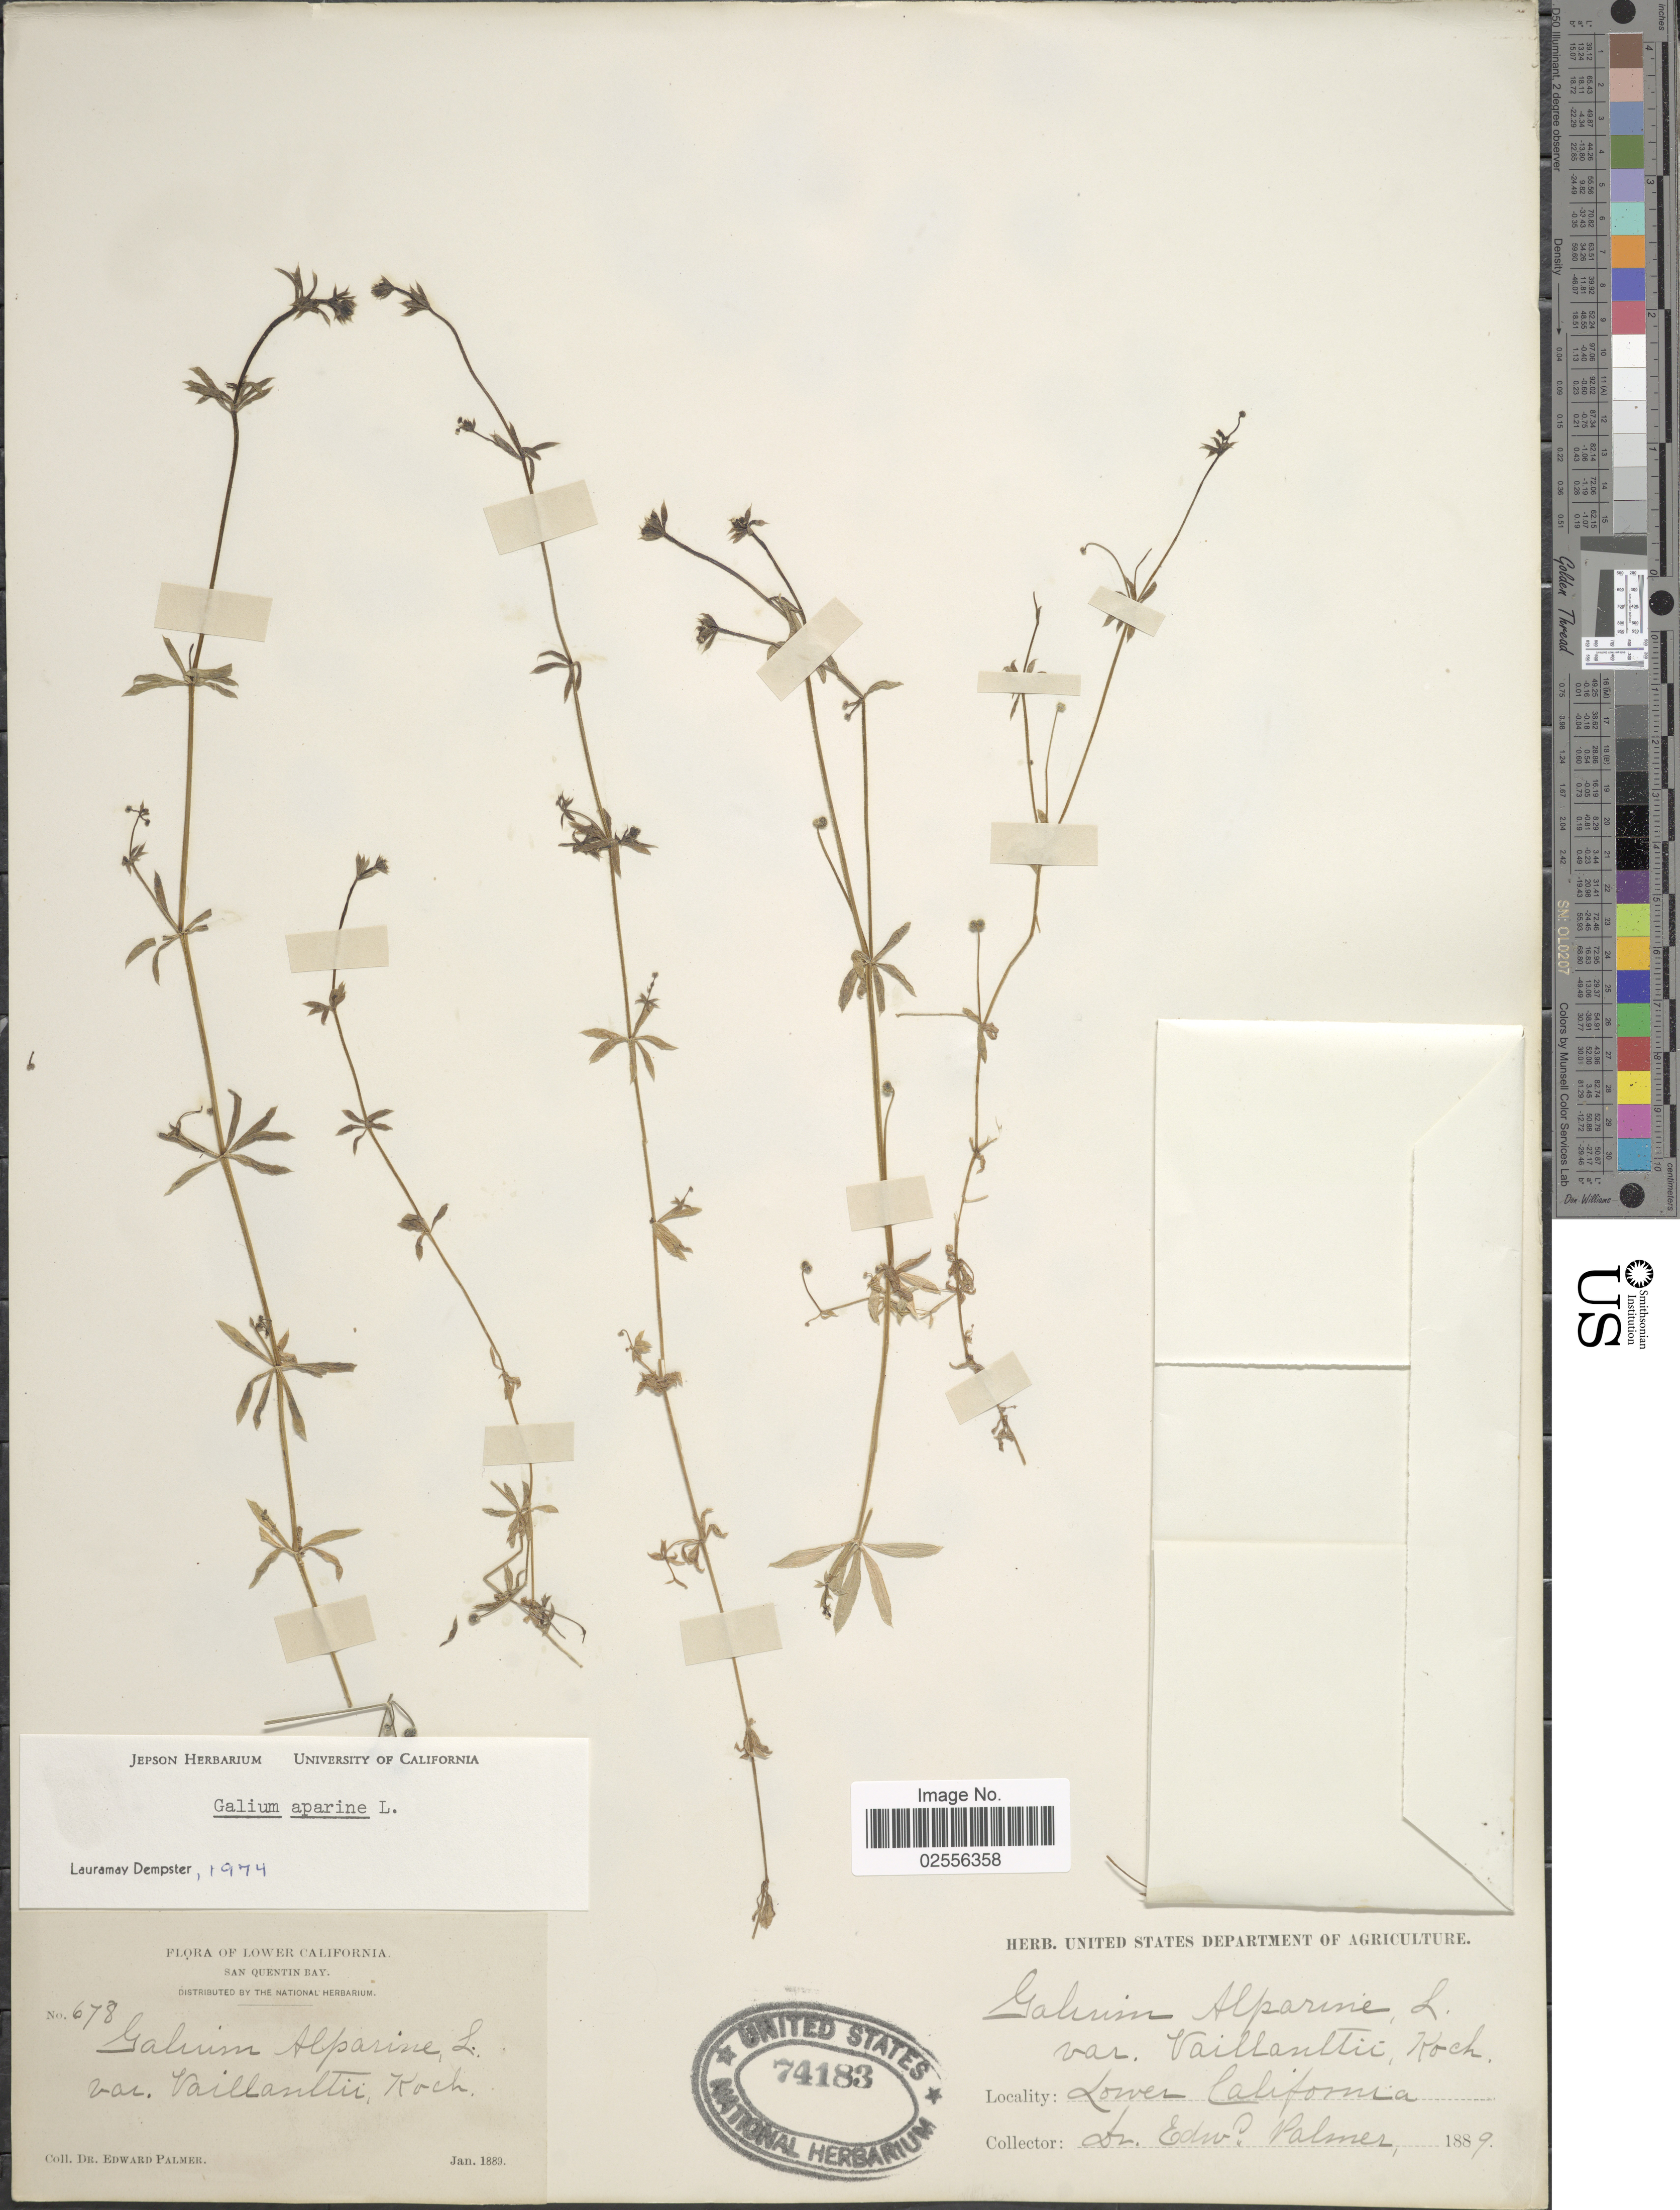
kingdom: Plantae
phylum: Tracheophyta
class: Magnoliopsida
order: Gentianales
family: Rubiaceae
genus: Galium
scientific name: Galium aparine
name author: L.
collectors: E. Palmer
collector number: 678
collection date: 1889-01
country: United States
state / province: California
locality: Lower California. San Quentin Bay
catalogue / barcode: US 74183